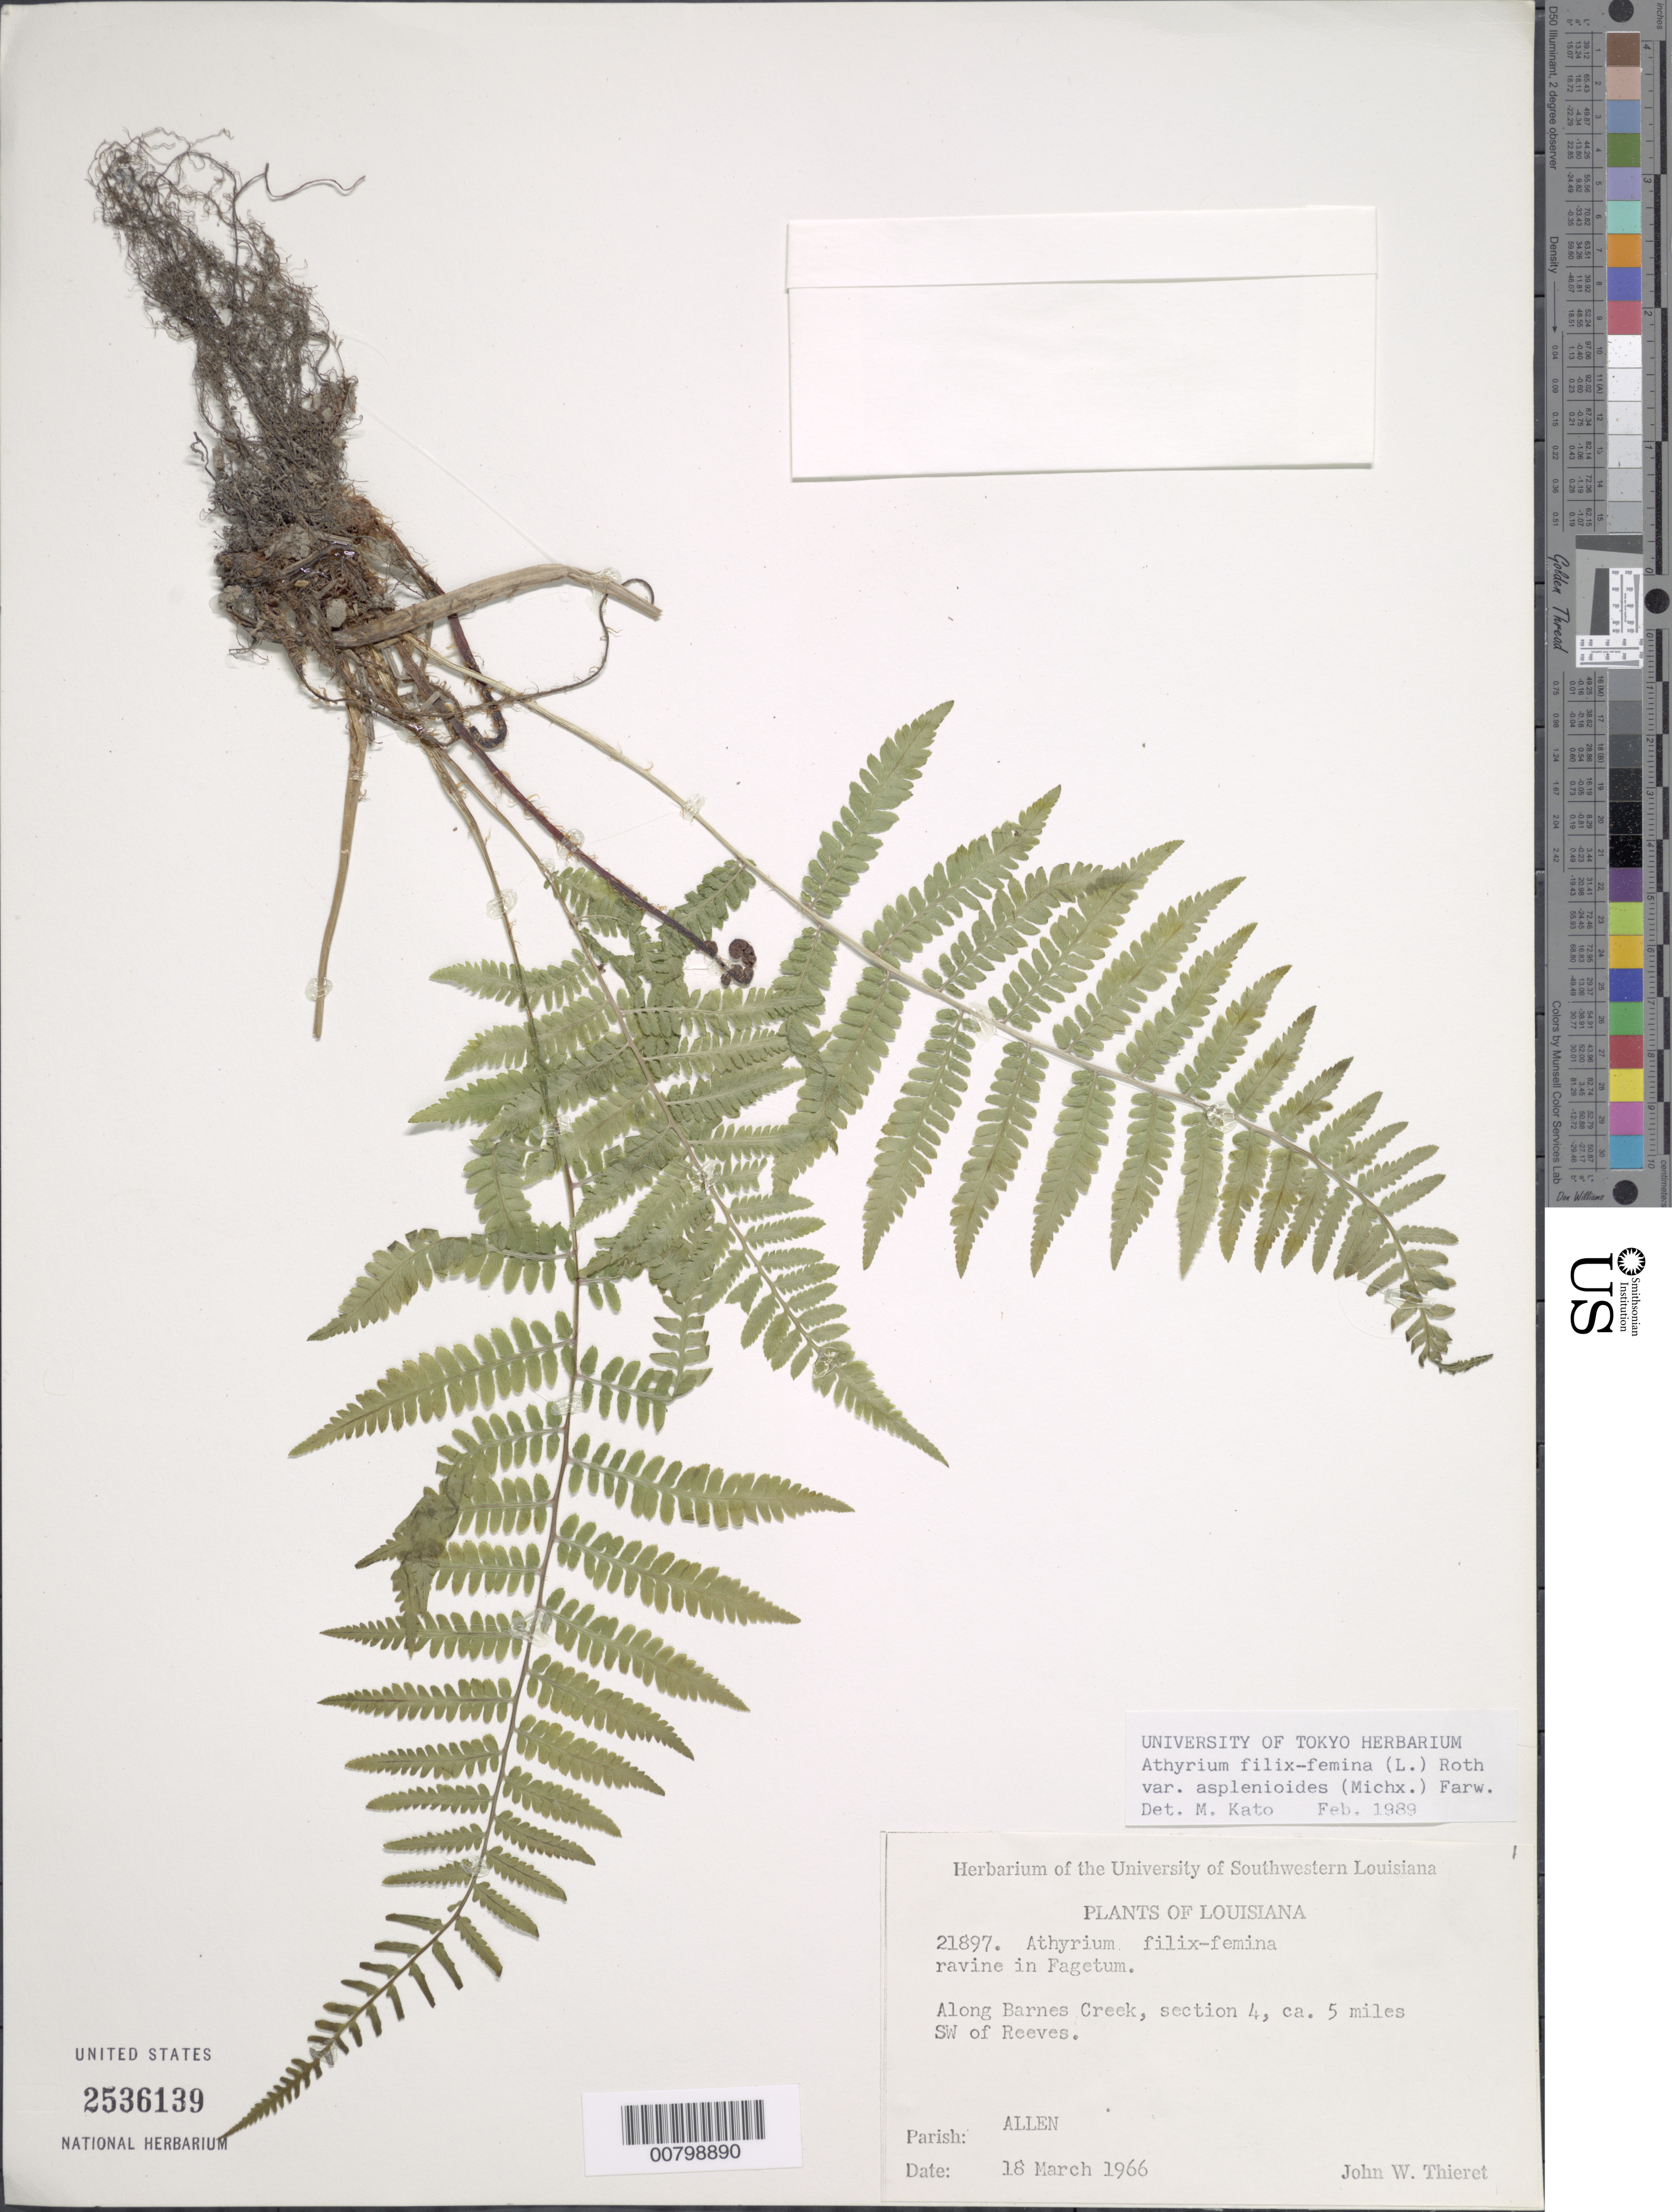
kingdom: Plantae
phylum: Tracheophyta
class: Polypodiopsida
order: Polypodiales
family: Athyriaceae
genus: Athyrium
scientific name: Athyrium filix-femina subsp. asplenioides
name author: (Michx.) Hultén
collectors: J. W. Thieret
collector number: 21897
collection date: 1966-03-18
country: United States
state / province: Louisiana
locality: Along Barnes Creek, section 4, ca. 5 miles SW of Reeves, Allen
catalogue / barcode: US 2536139